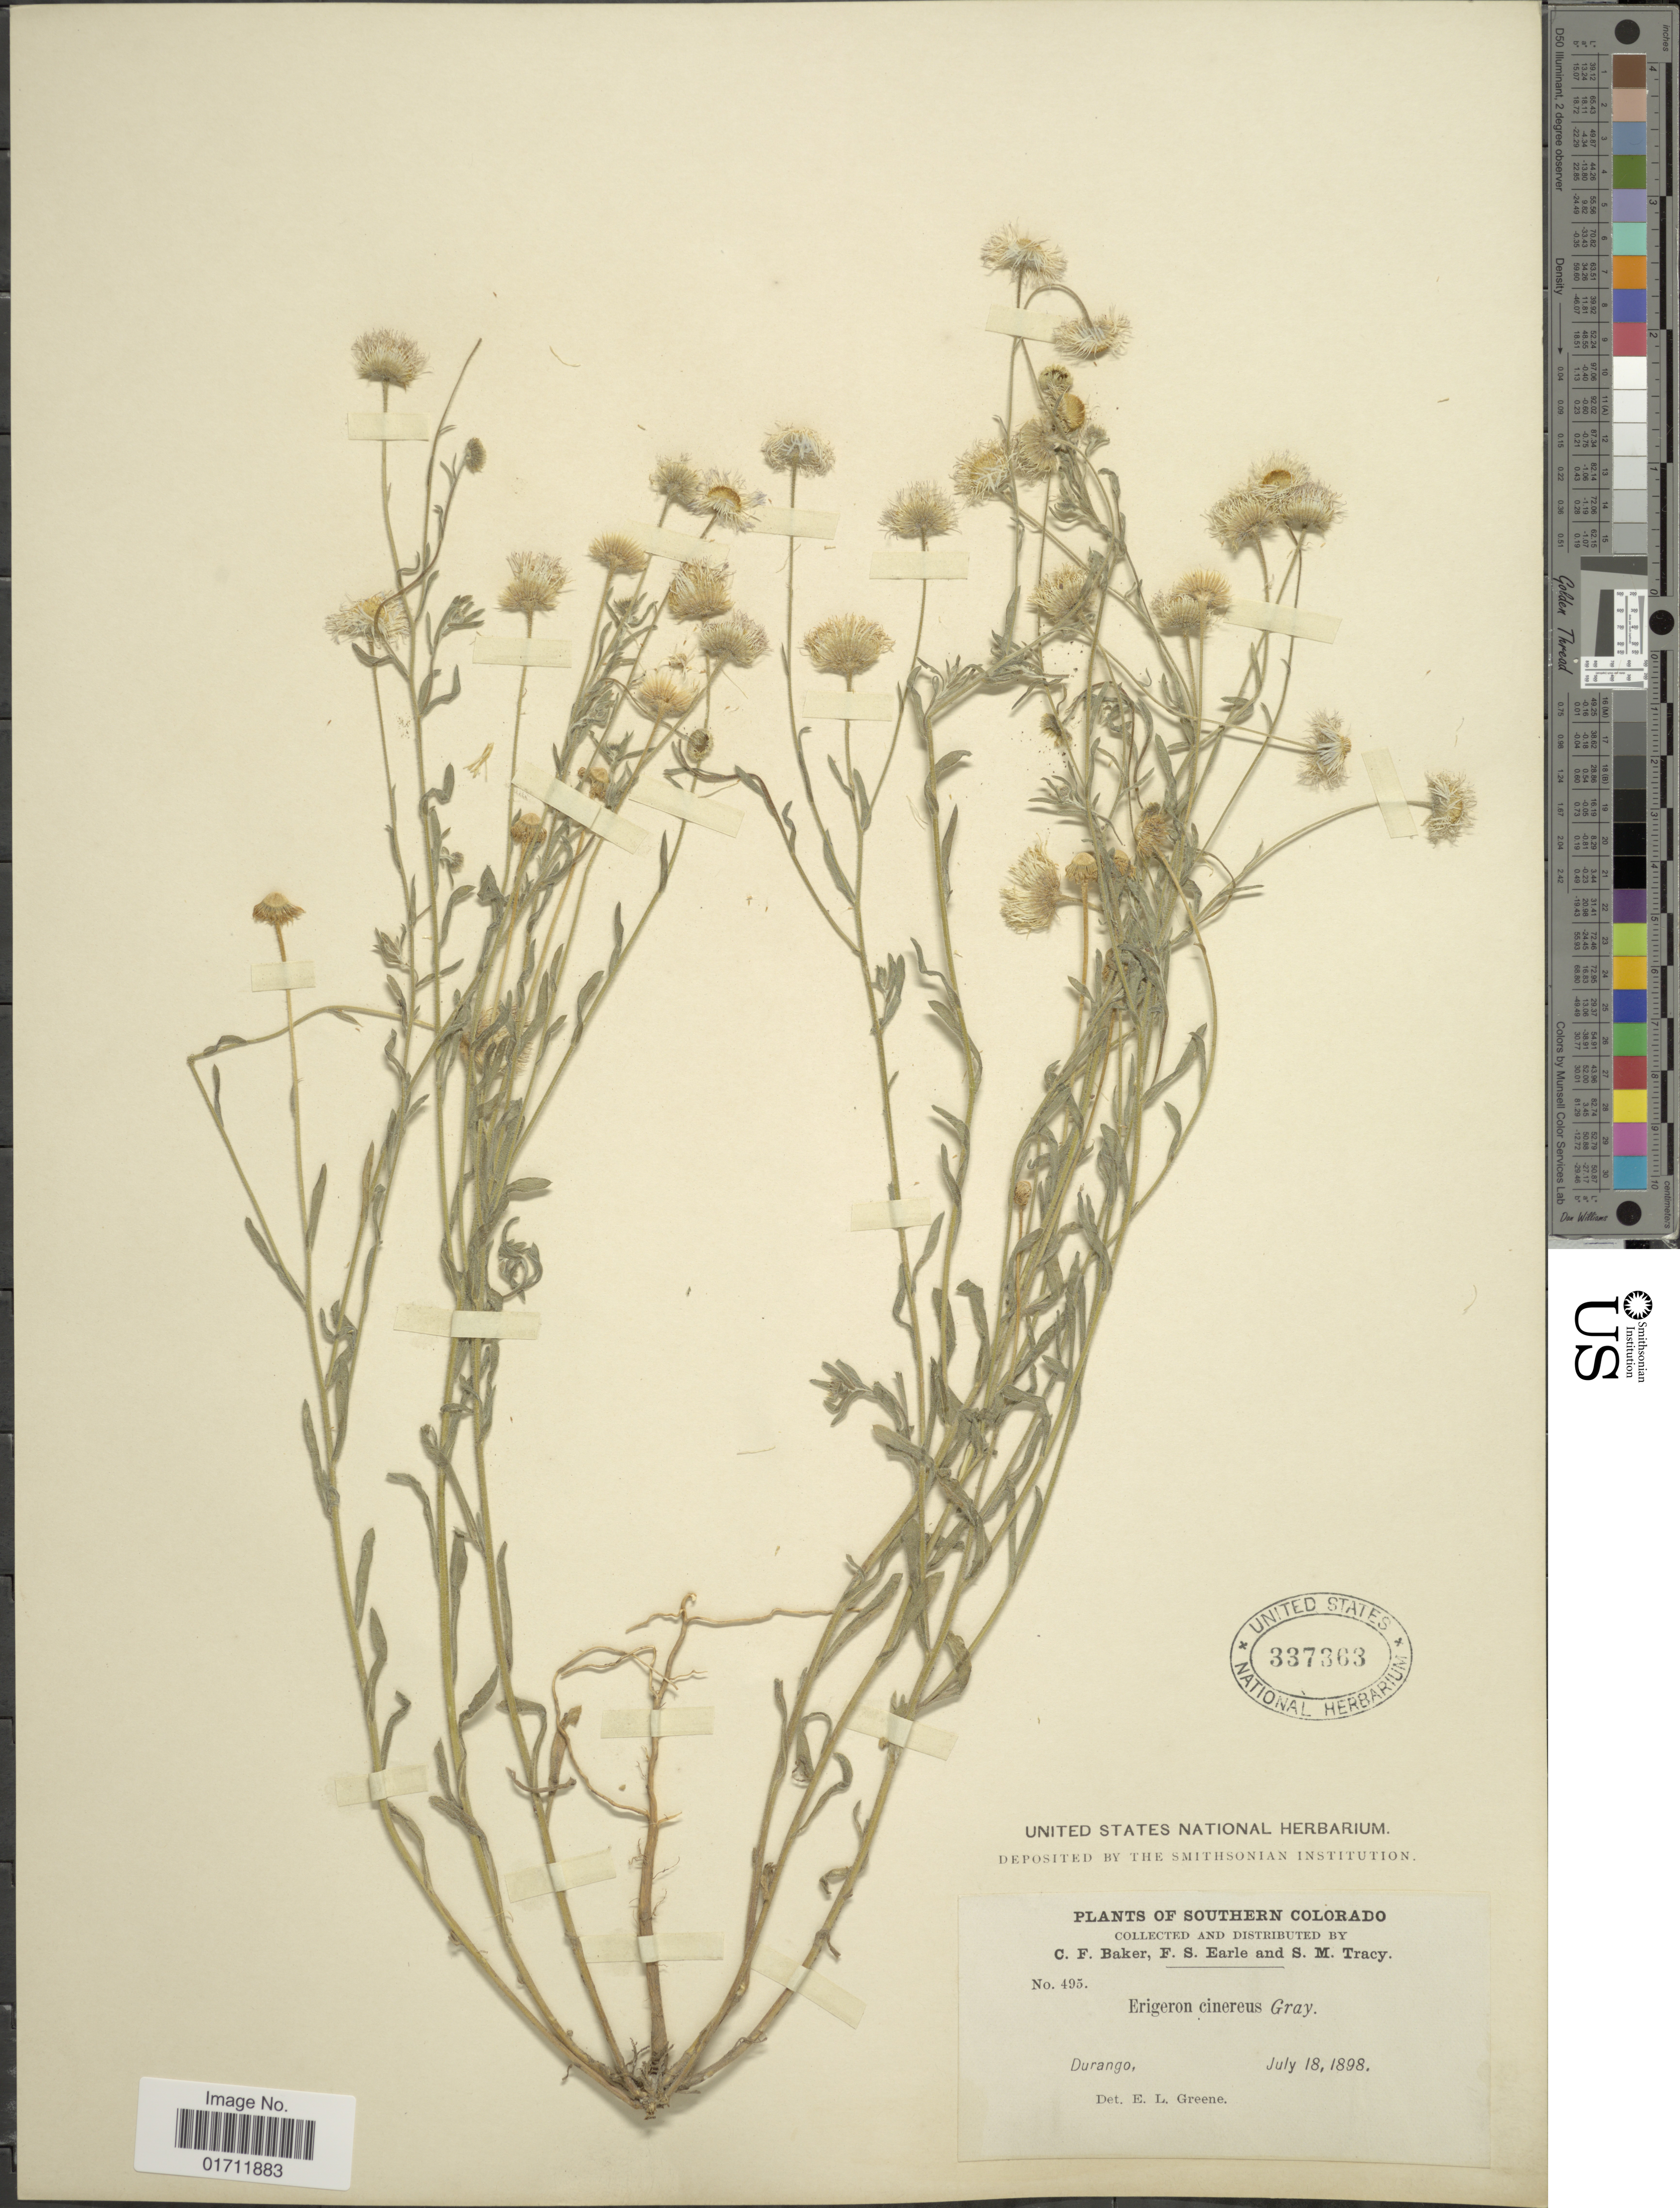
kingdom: Plantae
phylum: Tracheophyta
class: Magnoliopsida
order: Asterales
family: Asteraceae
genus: Erigeron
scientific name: Erigeron divergens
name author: Torr. & A. Gray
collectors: C. F. Baker, F. S. Earle & S. M. Tracy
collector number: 495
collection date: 1898-07-18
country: United States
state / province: Colorado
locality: Southern Colorado, Durango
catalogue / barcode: US 337363